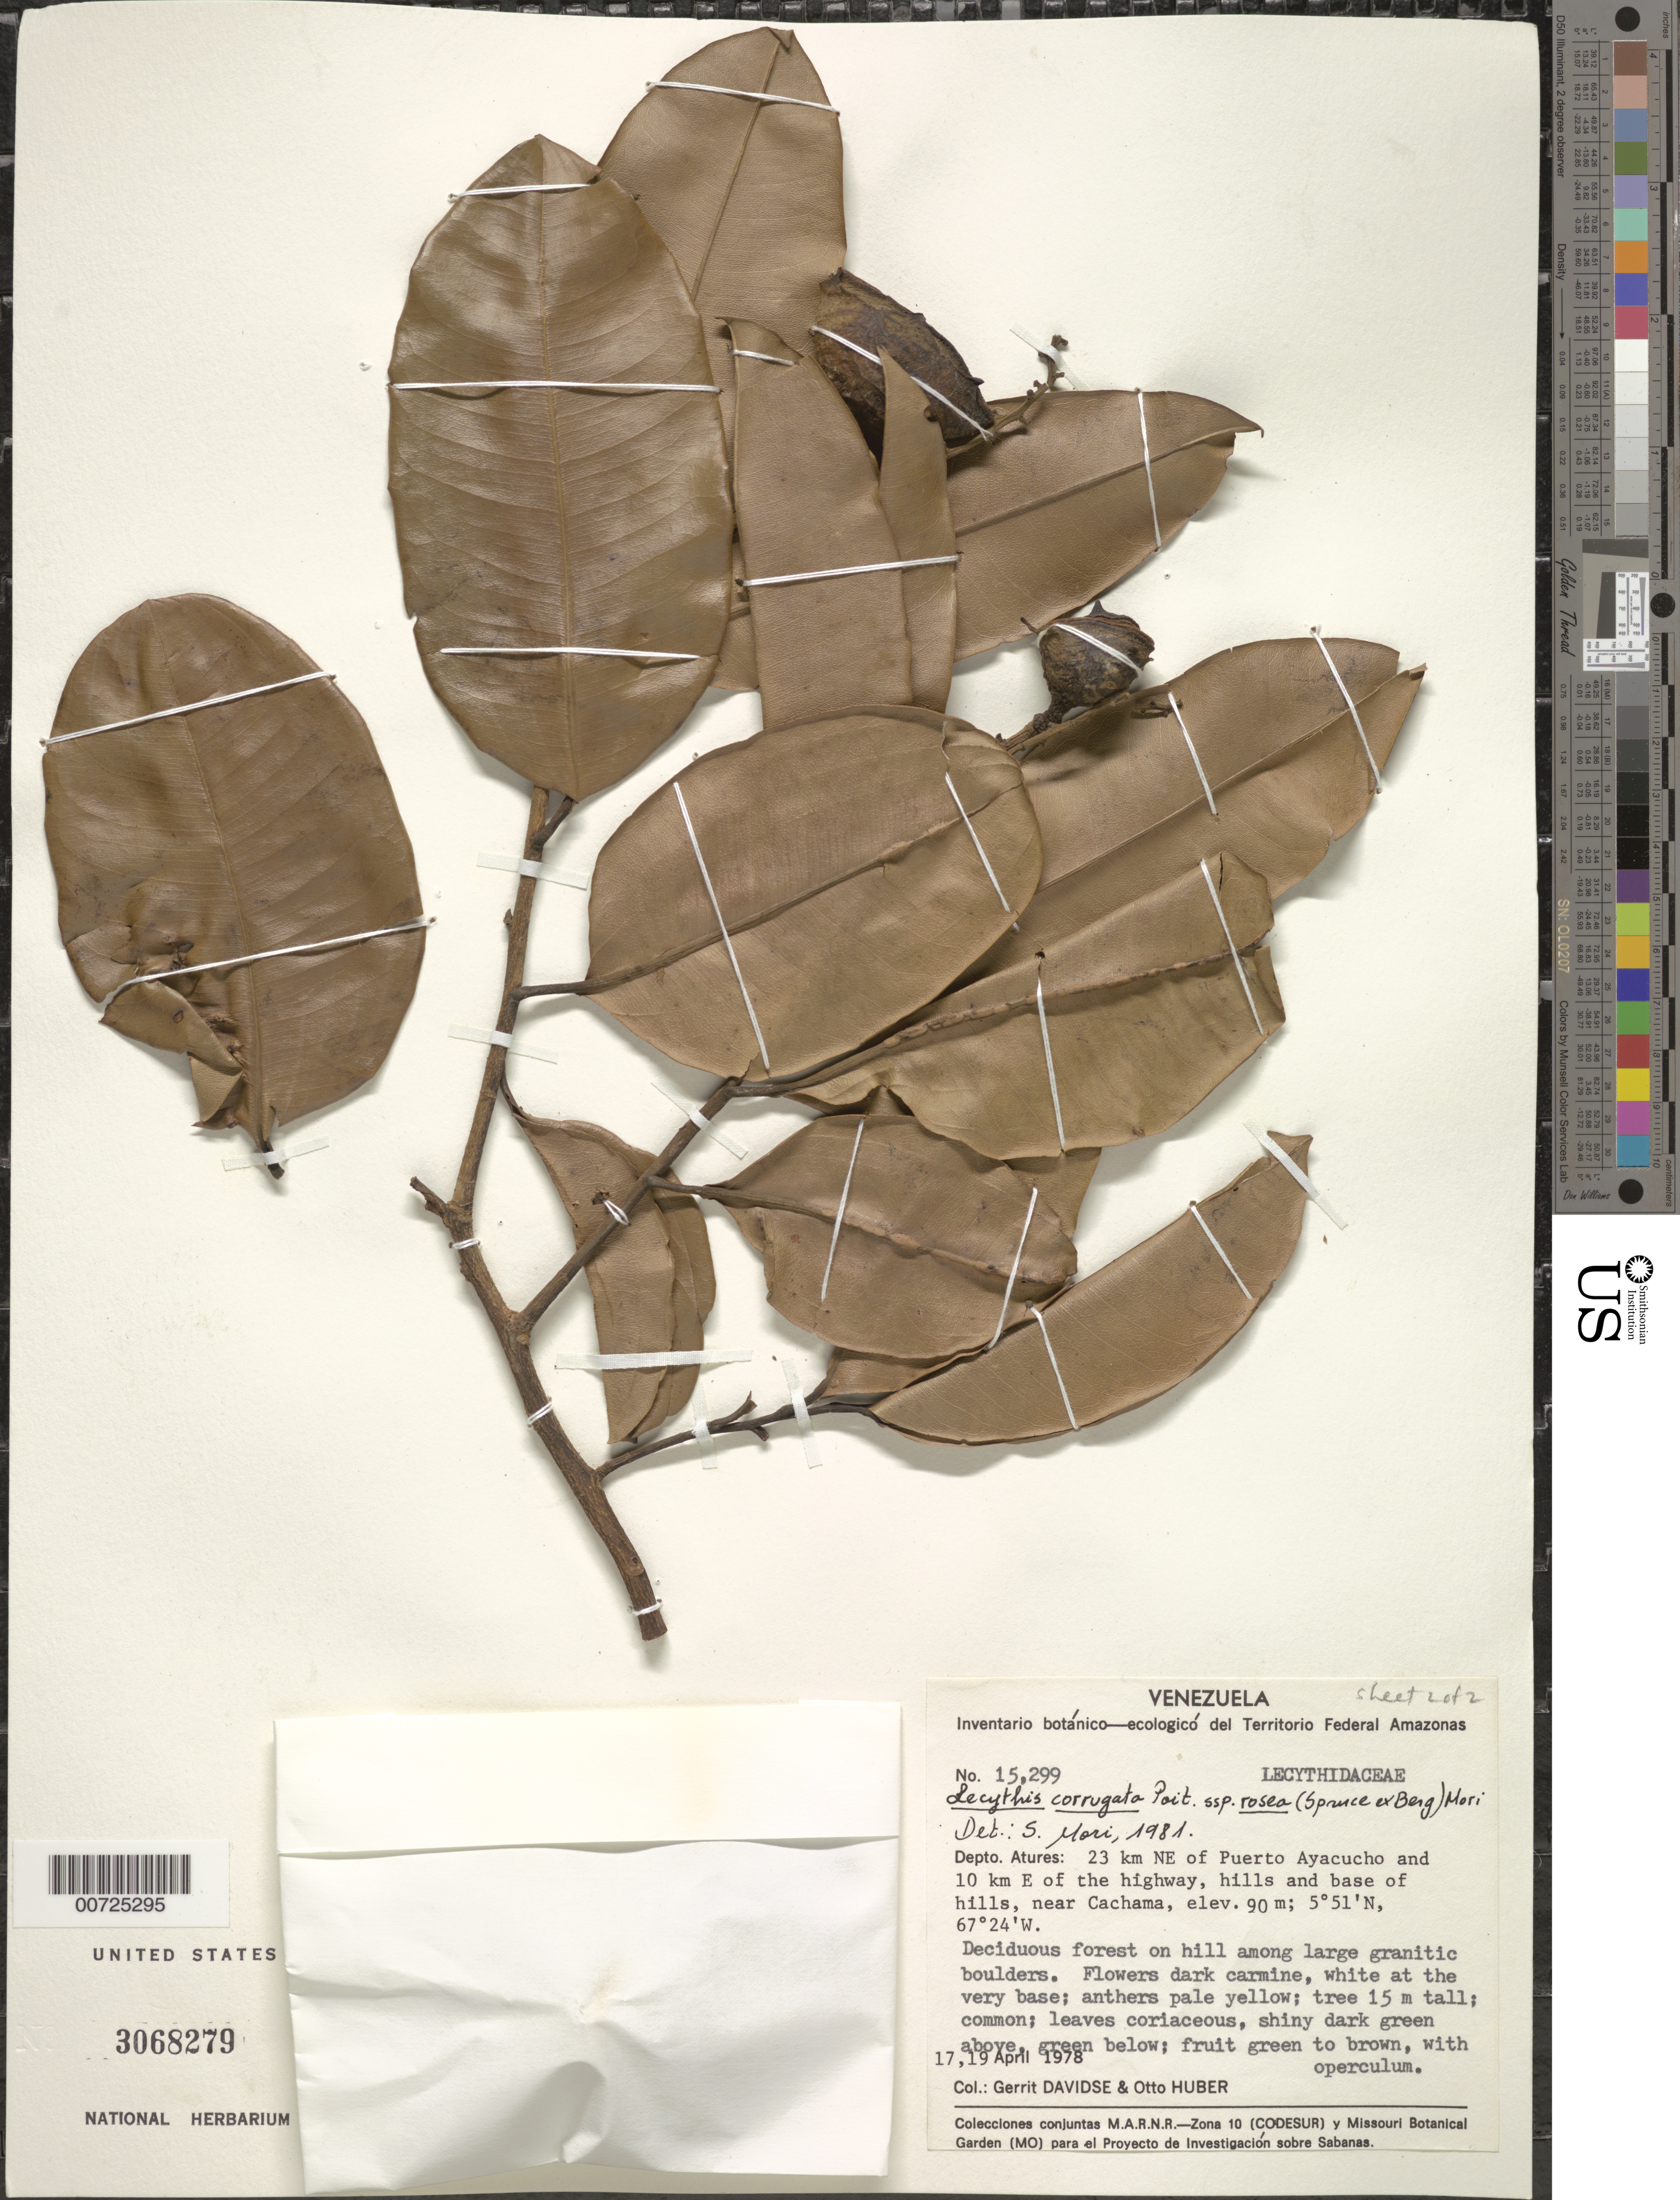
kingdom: Plantae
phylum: Tracheophyta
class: Magnoliopsida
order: Ericales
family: Lecythidaceae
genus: Lecythis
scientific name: Lecythis corrugata subsp. rosea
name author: (O. Berg) S.A. Mori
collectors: G. Davidse & O. Huber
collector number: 15299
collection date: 1978-04-17/1978-04-19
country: Venezuela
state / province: Amazonas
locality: Territorio Federal Amazonas, Depto. Atures: 23 km NE of Puerto Ayacucho and 10 km E of the highway, hills and base of hills, near Cachama.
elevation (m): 90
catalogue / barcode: US 3068279